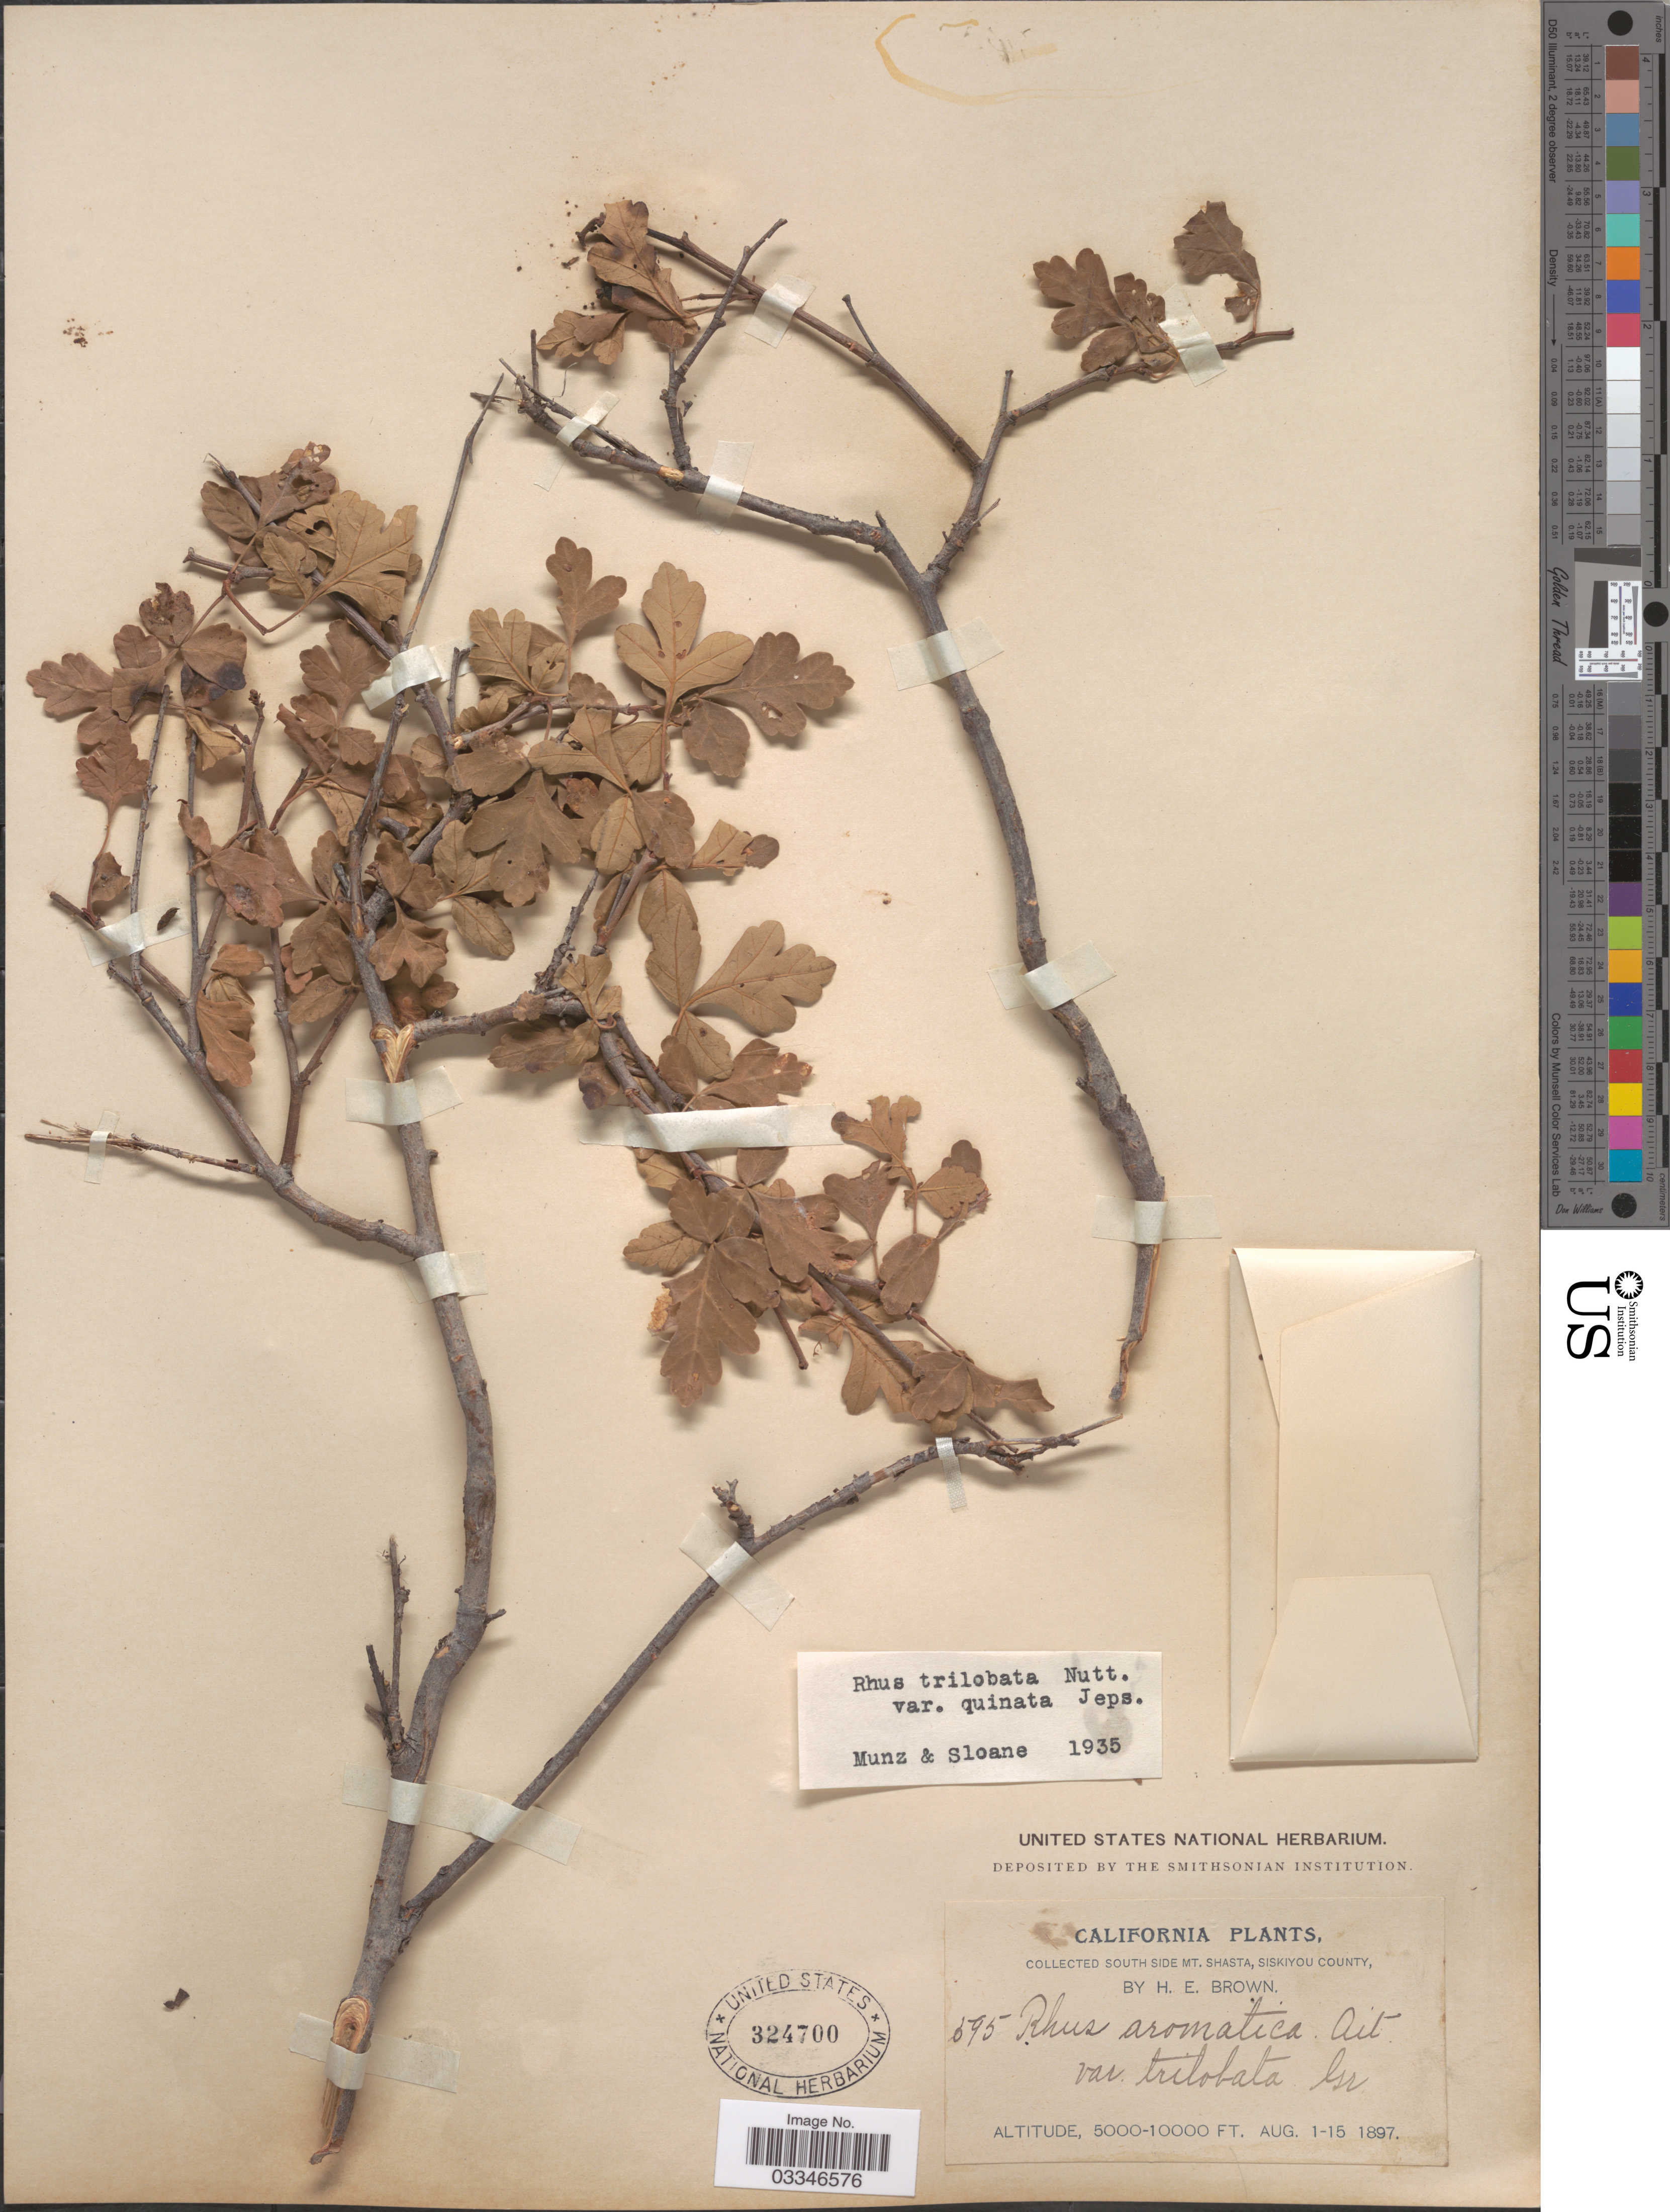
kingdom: Plantae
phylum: Tracheophyta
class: Magnoliopsida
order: Sapindales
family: Anacardiaceae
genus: Rhus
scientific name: Rhus trilobata var. quinata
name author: Jeps.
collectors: H. E. Brown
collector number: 595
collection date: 1897-08-01/1897-08-15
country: United States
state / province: California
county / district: Siskiyou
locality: South side Mt. Shasta, Siskiyou County.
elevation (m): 1524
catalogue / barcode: US 324700